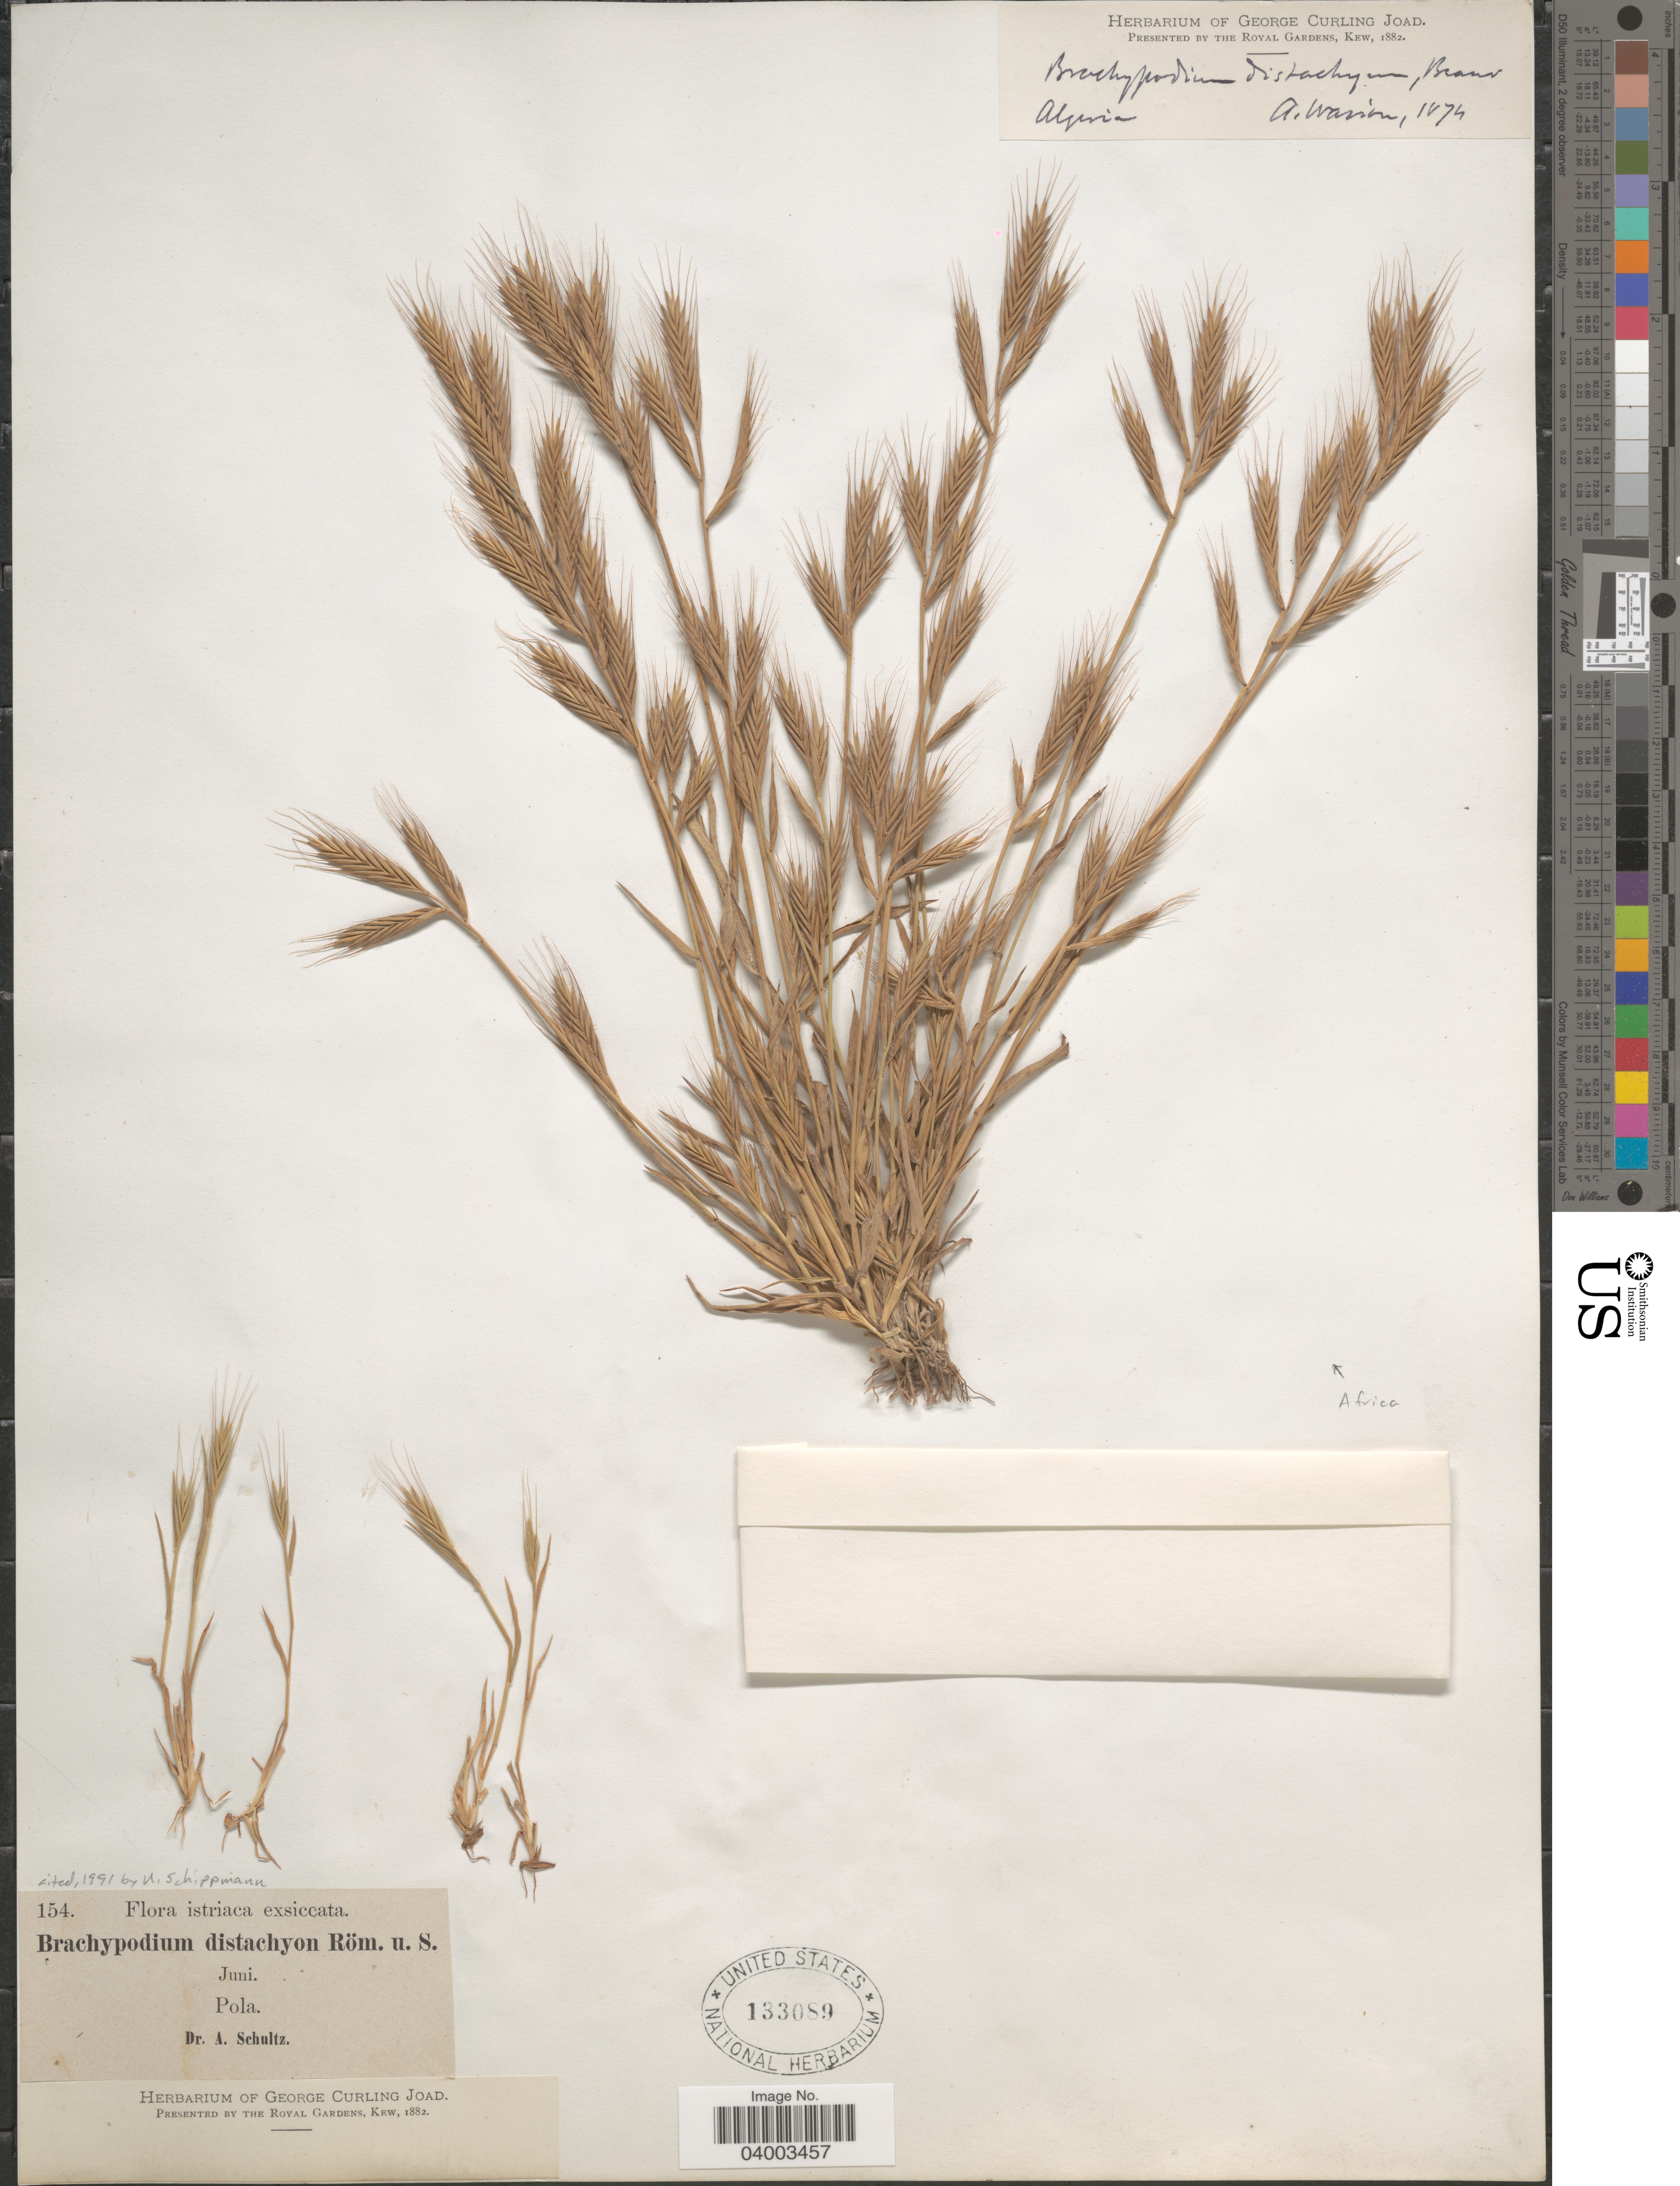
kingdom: Plantae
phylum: Tracheophyta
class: Liliopsida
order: Poales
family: Poaceae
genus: Brachypodium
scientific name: Brachypodium distachyon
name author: (L.) P. Beauv.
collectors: A. Warion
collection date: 1874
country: Algeria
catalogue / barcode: US 133089-2